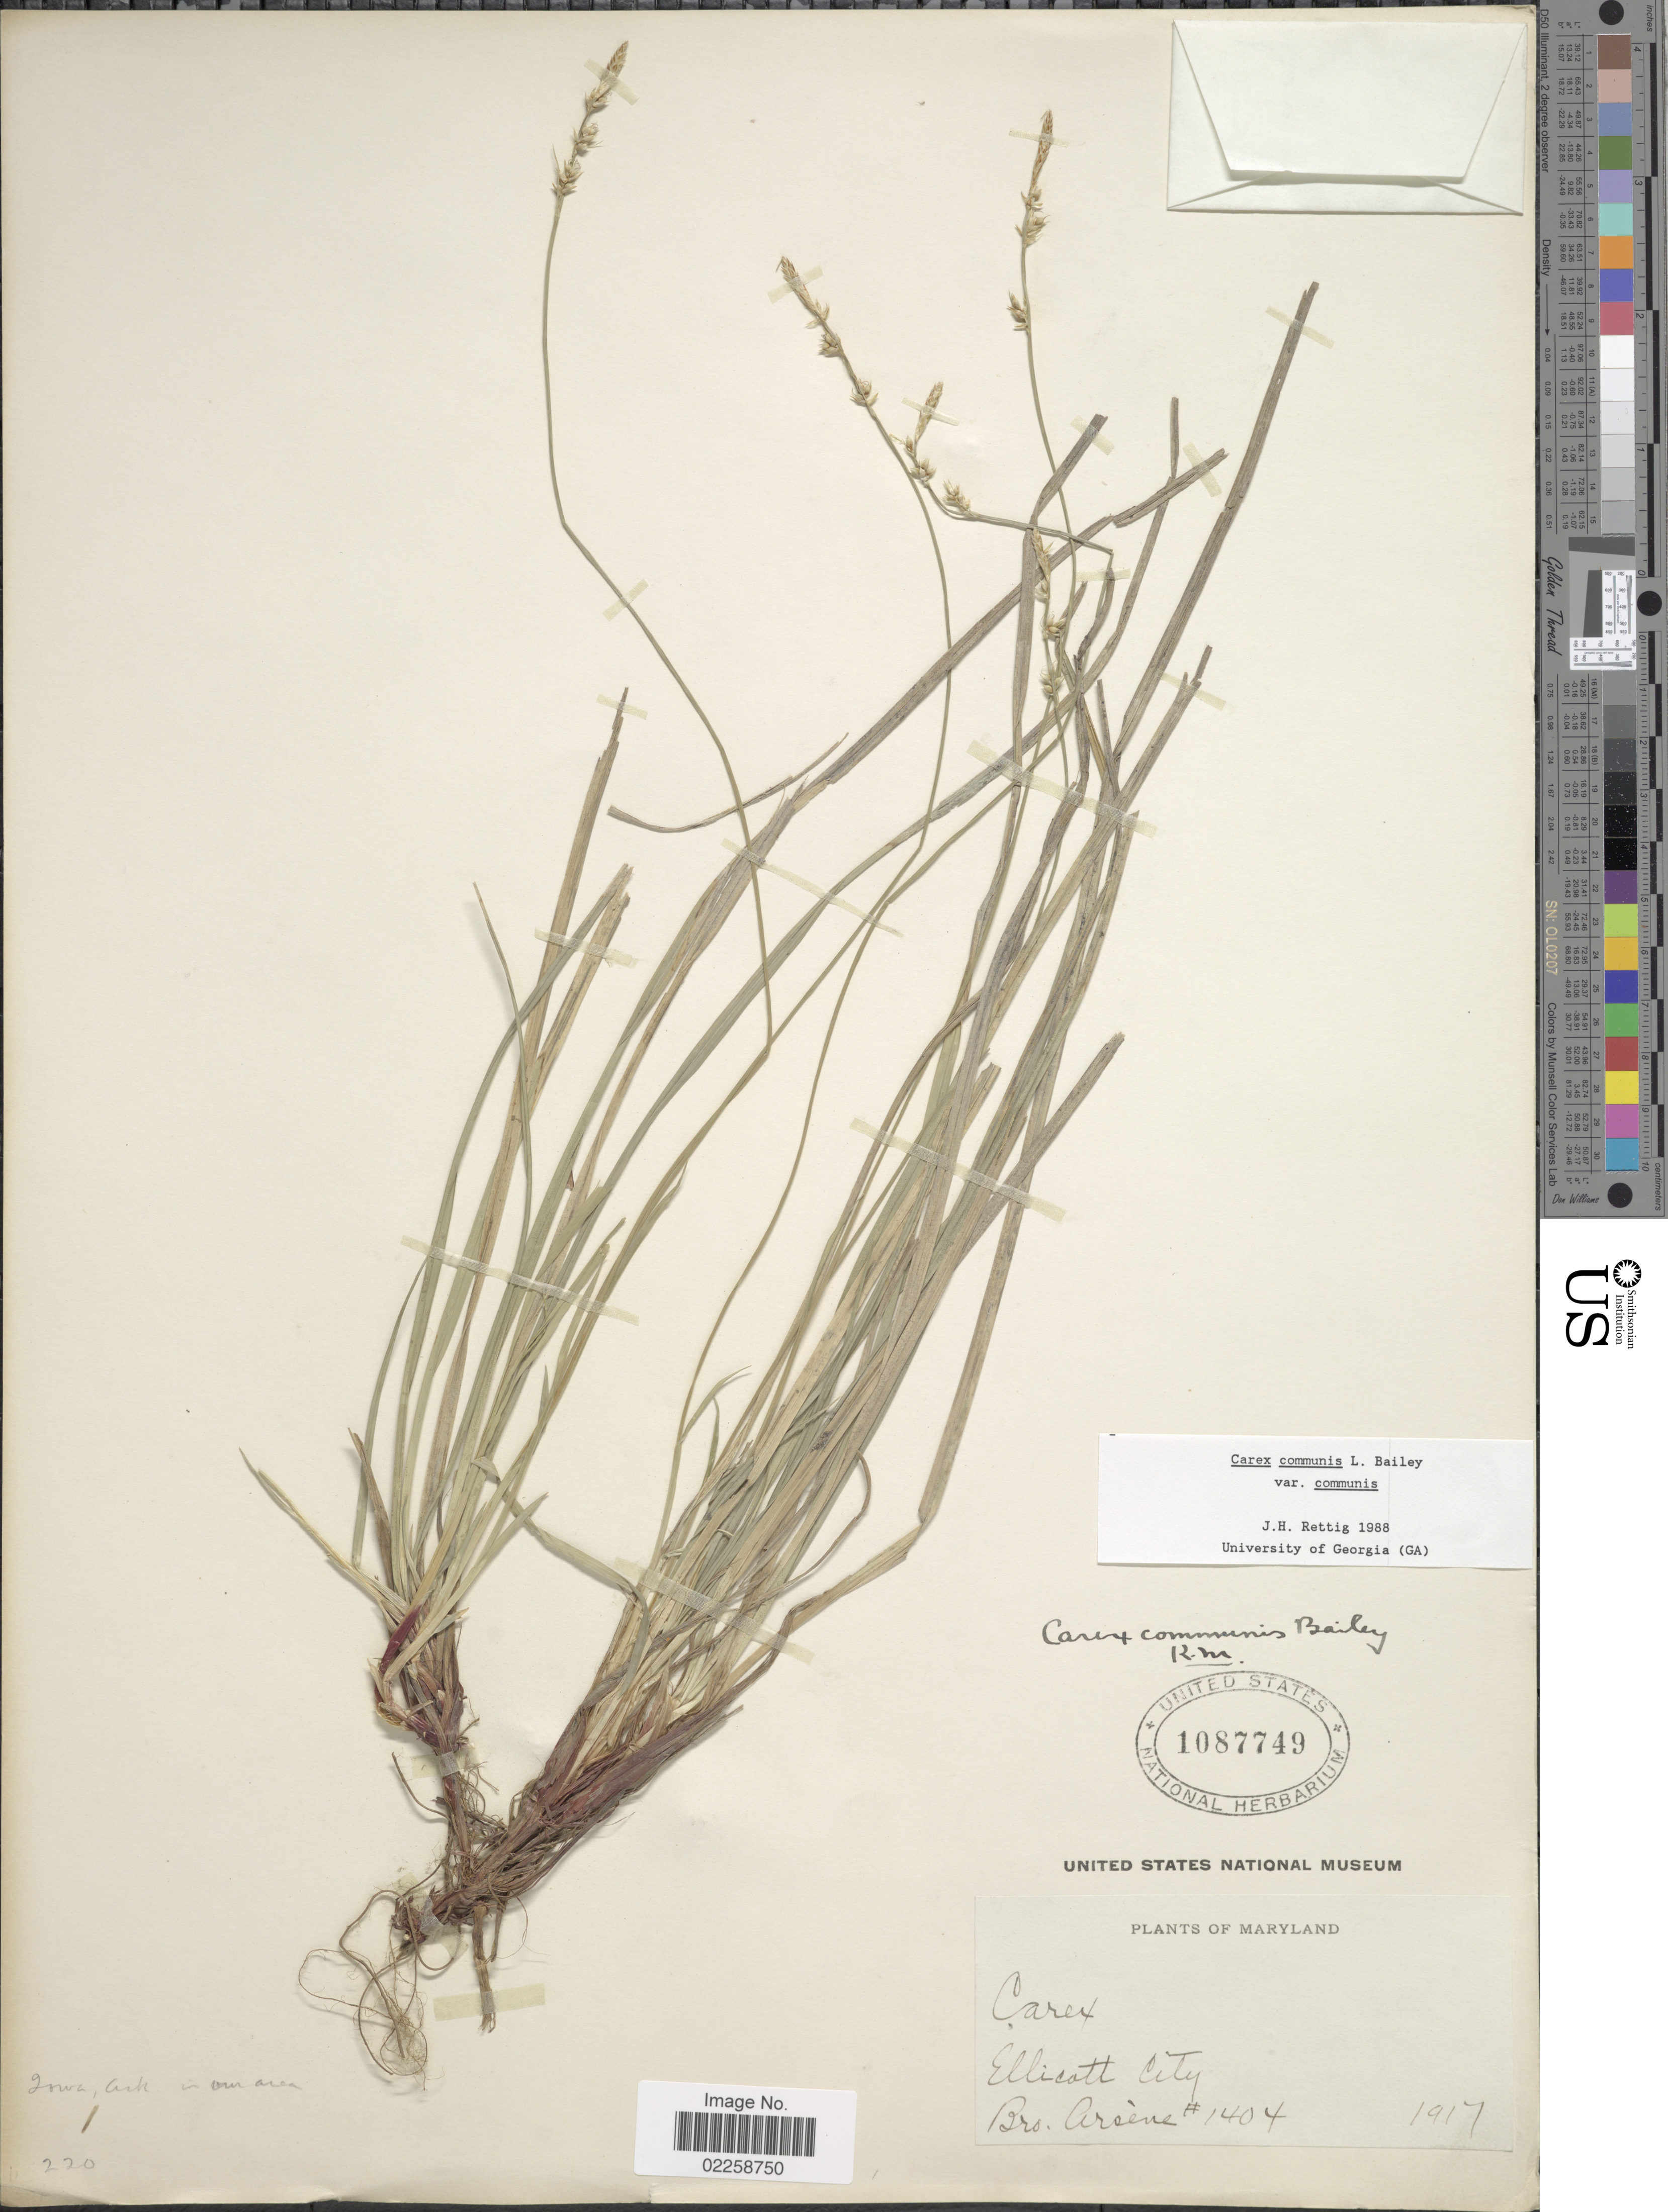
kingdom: Plantae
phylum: Tracheophyta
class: Liliopsida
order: Poales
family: Cyperaceae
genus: Carex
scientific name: Carex communis var. communis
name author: L.H. Bailey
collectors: F. Hyacinth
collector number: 1404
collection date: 1917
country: United States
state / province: Maryland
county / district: Howard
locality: Ellicot City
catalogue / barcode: US 1087749